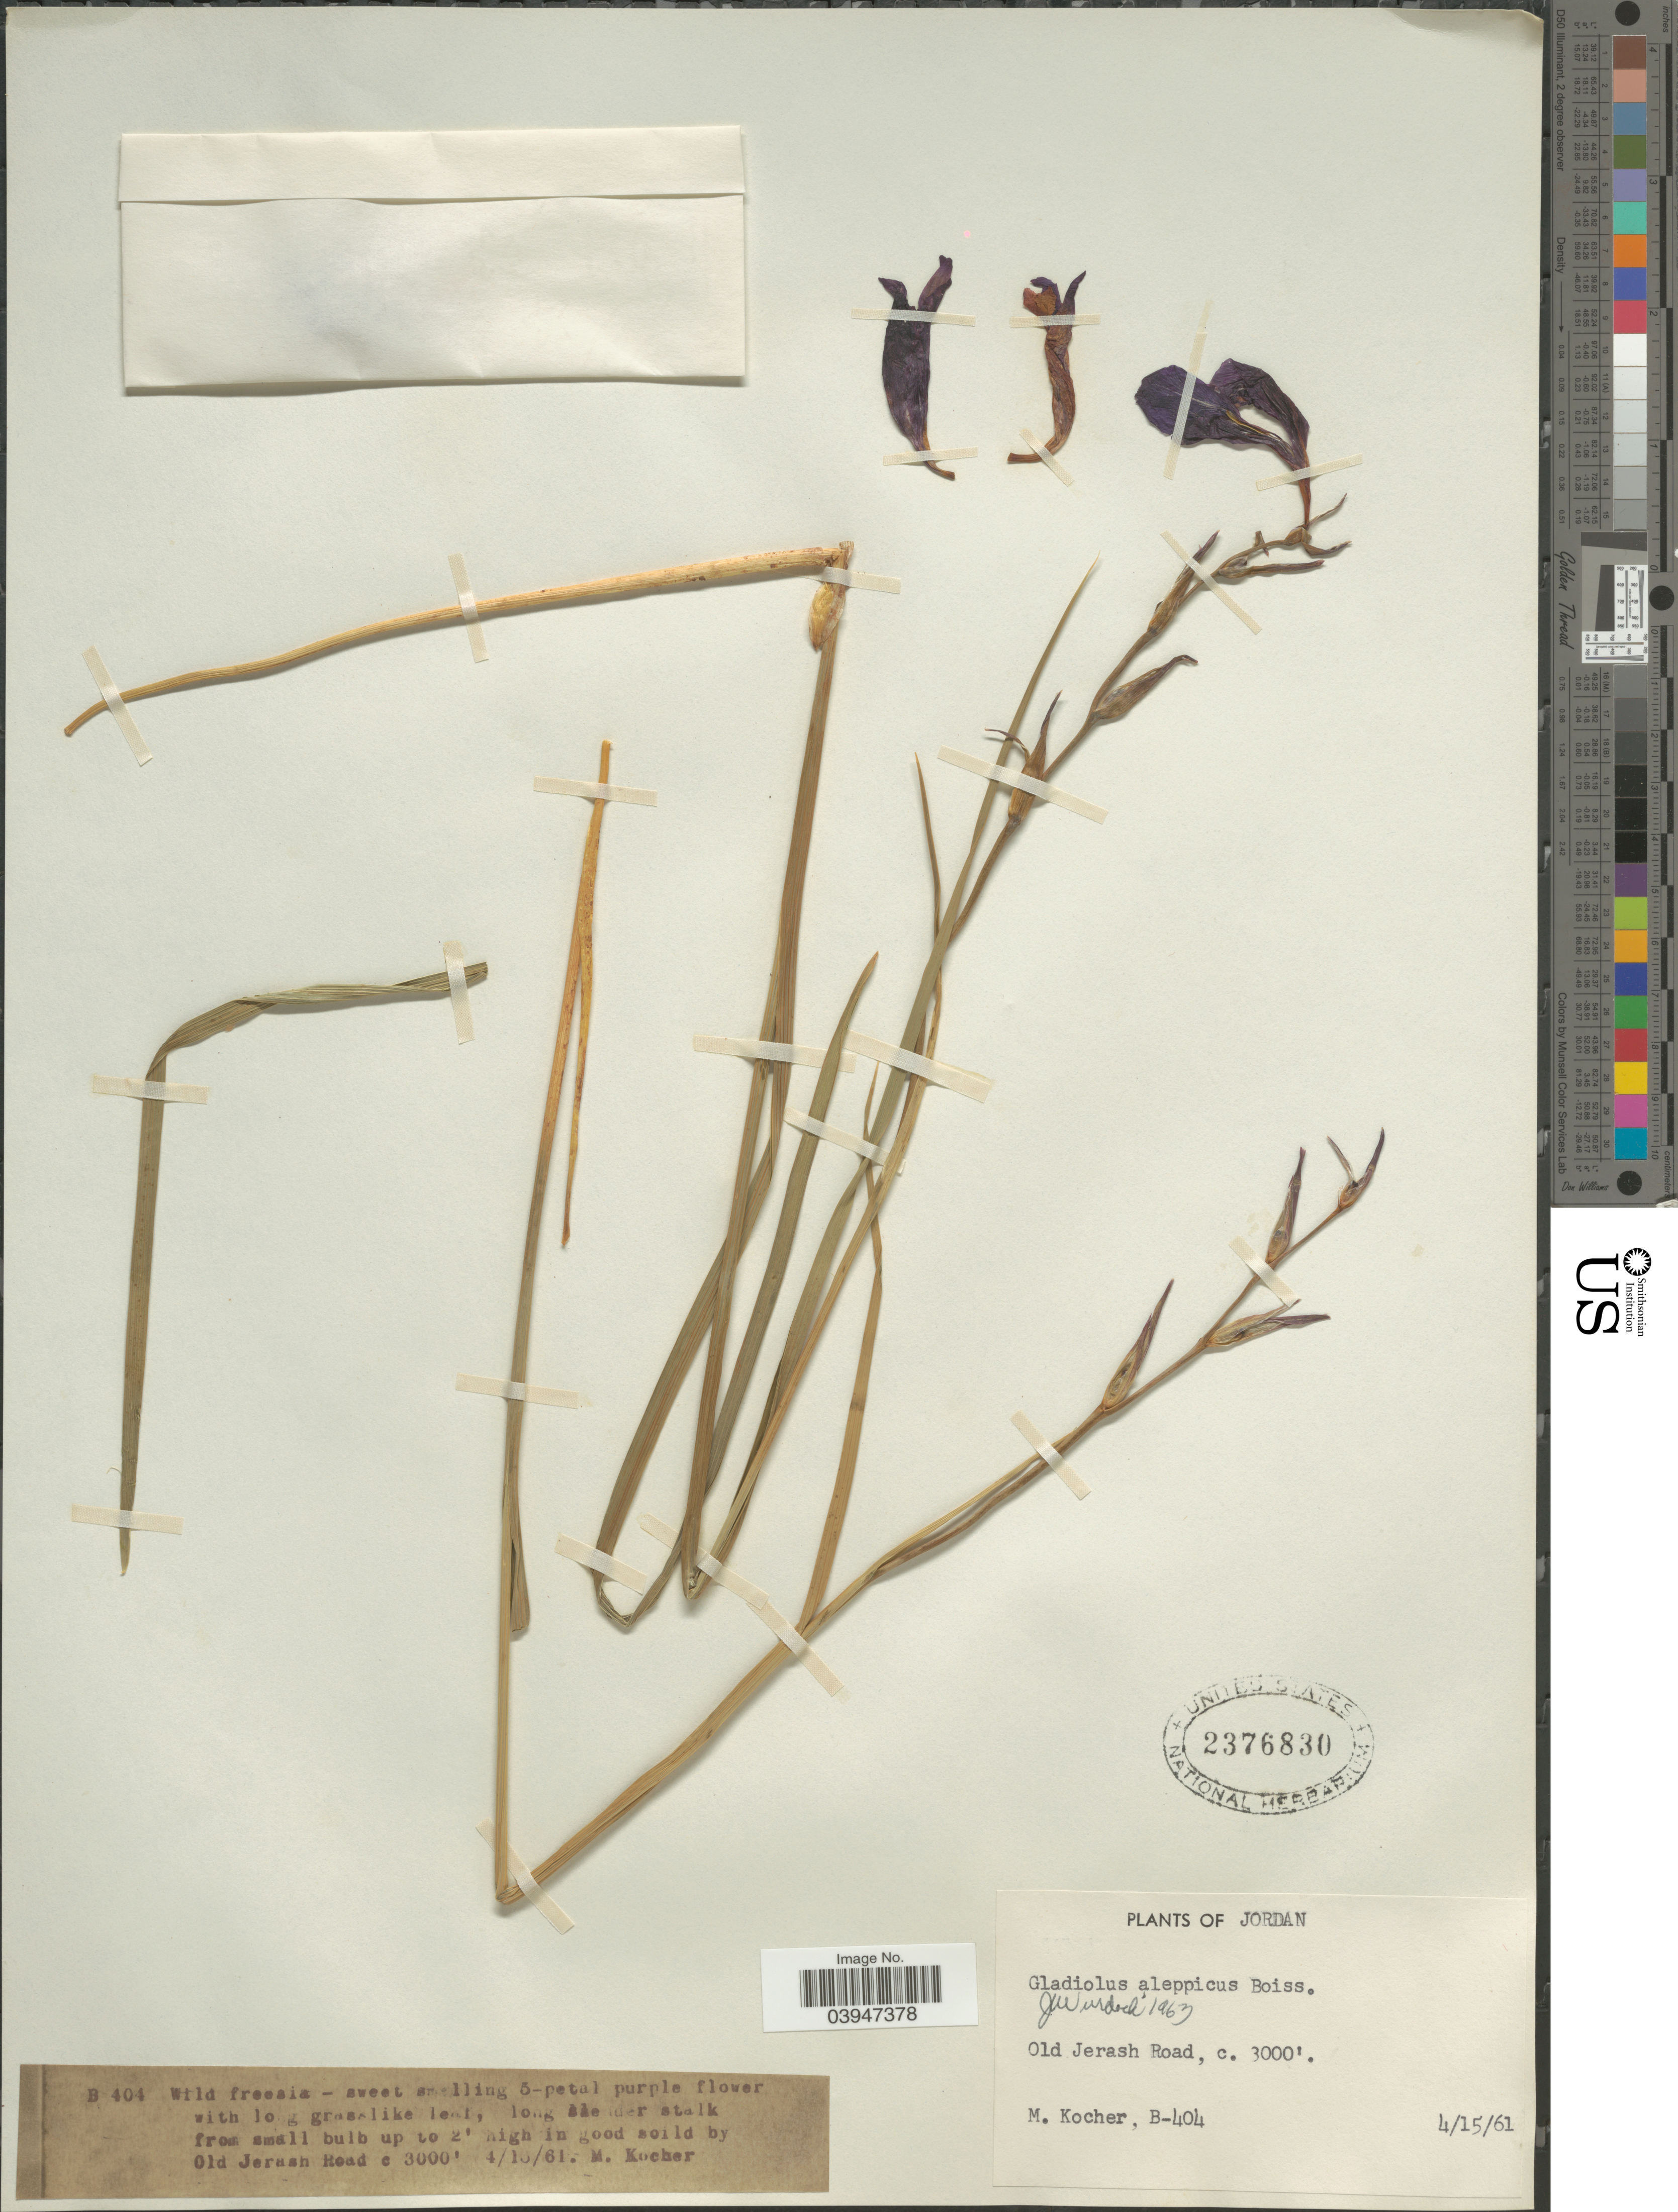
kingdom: Plantae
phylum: Tracheophyta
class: Liliopsida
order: Asparagales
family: Iridaceae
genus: Gladiolus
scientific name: Gladiolus aleppicus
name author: Boiss.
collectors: M. Kocher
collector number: B-404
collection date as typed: Transcribed d/m/y: 15/4/61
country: Jordan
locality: Old Jerash Road.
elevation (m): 914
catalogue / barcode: US 2376830